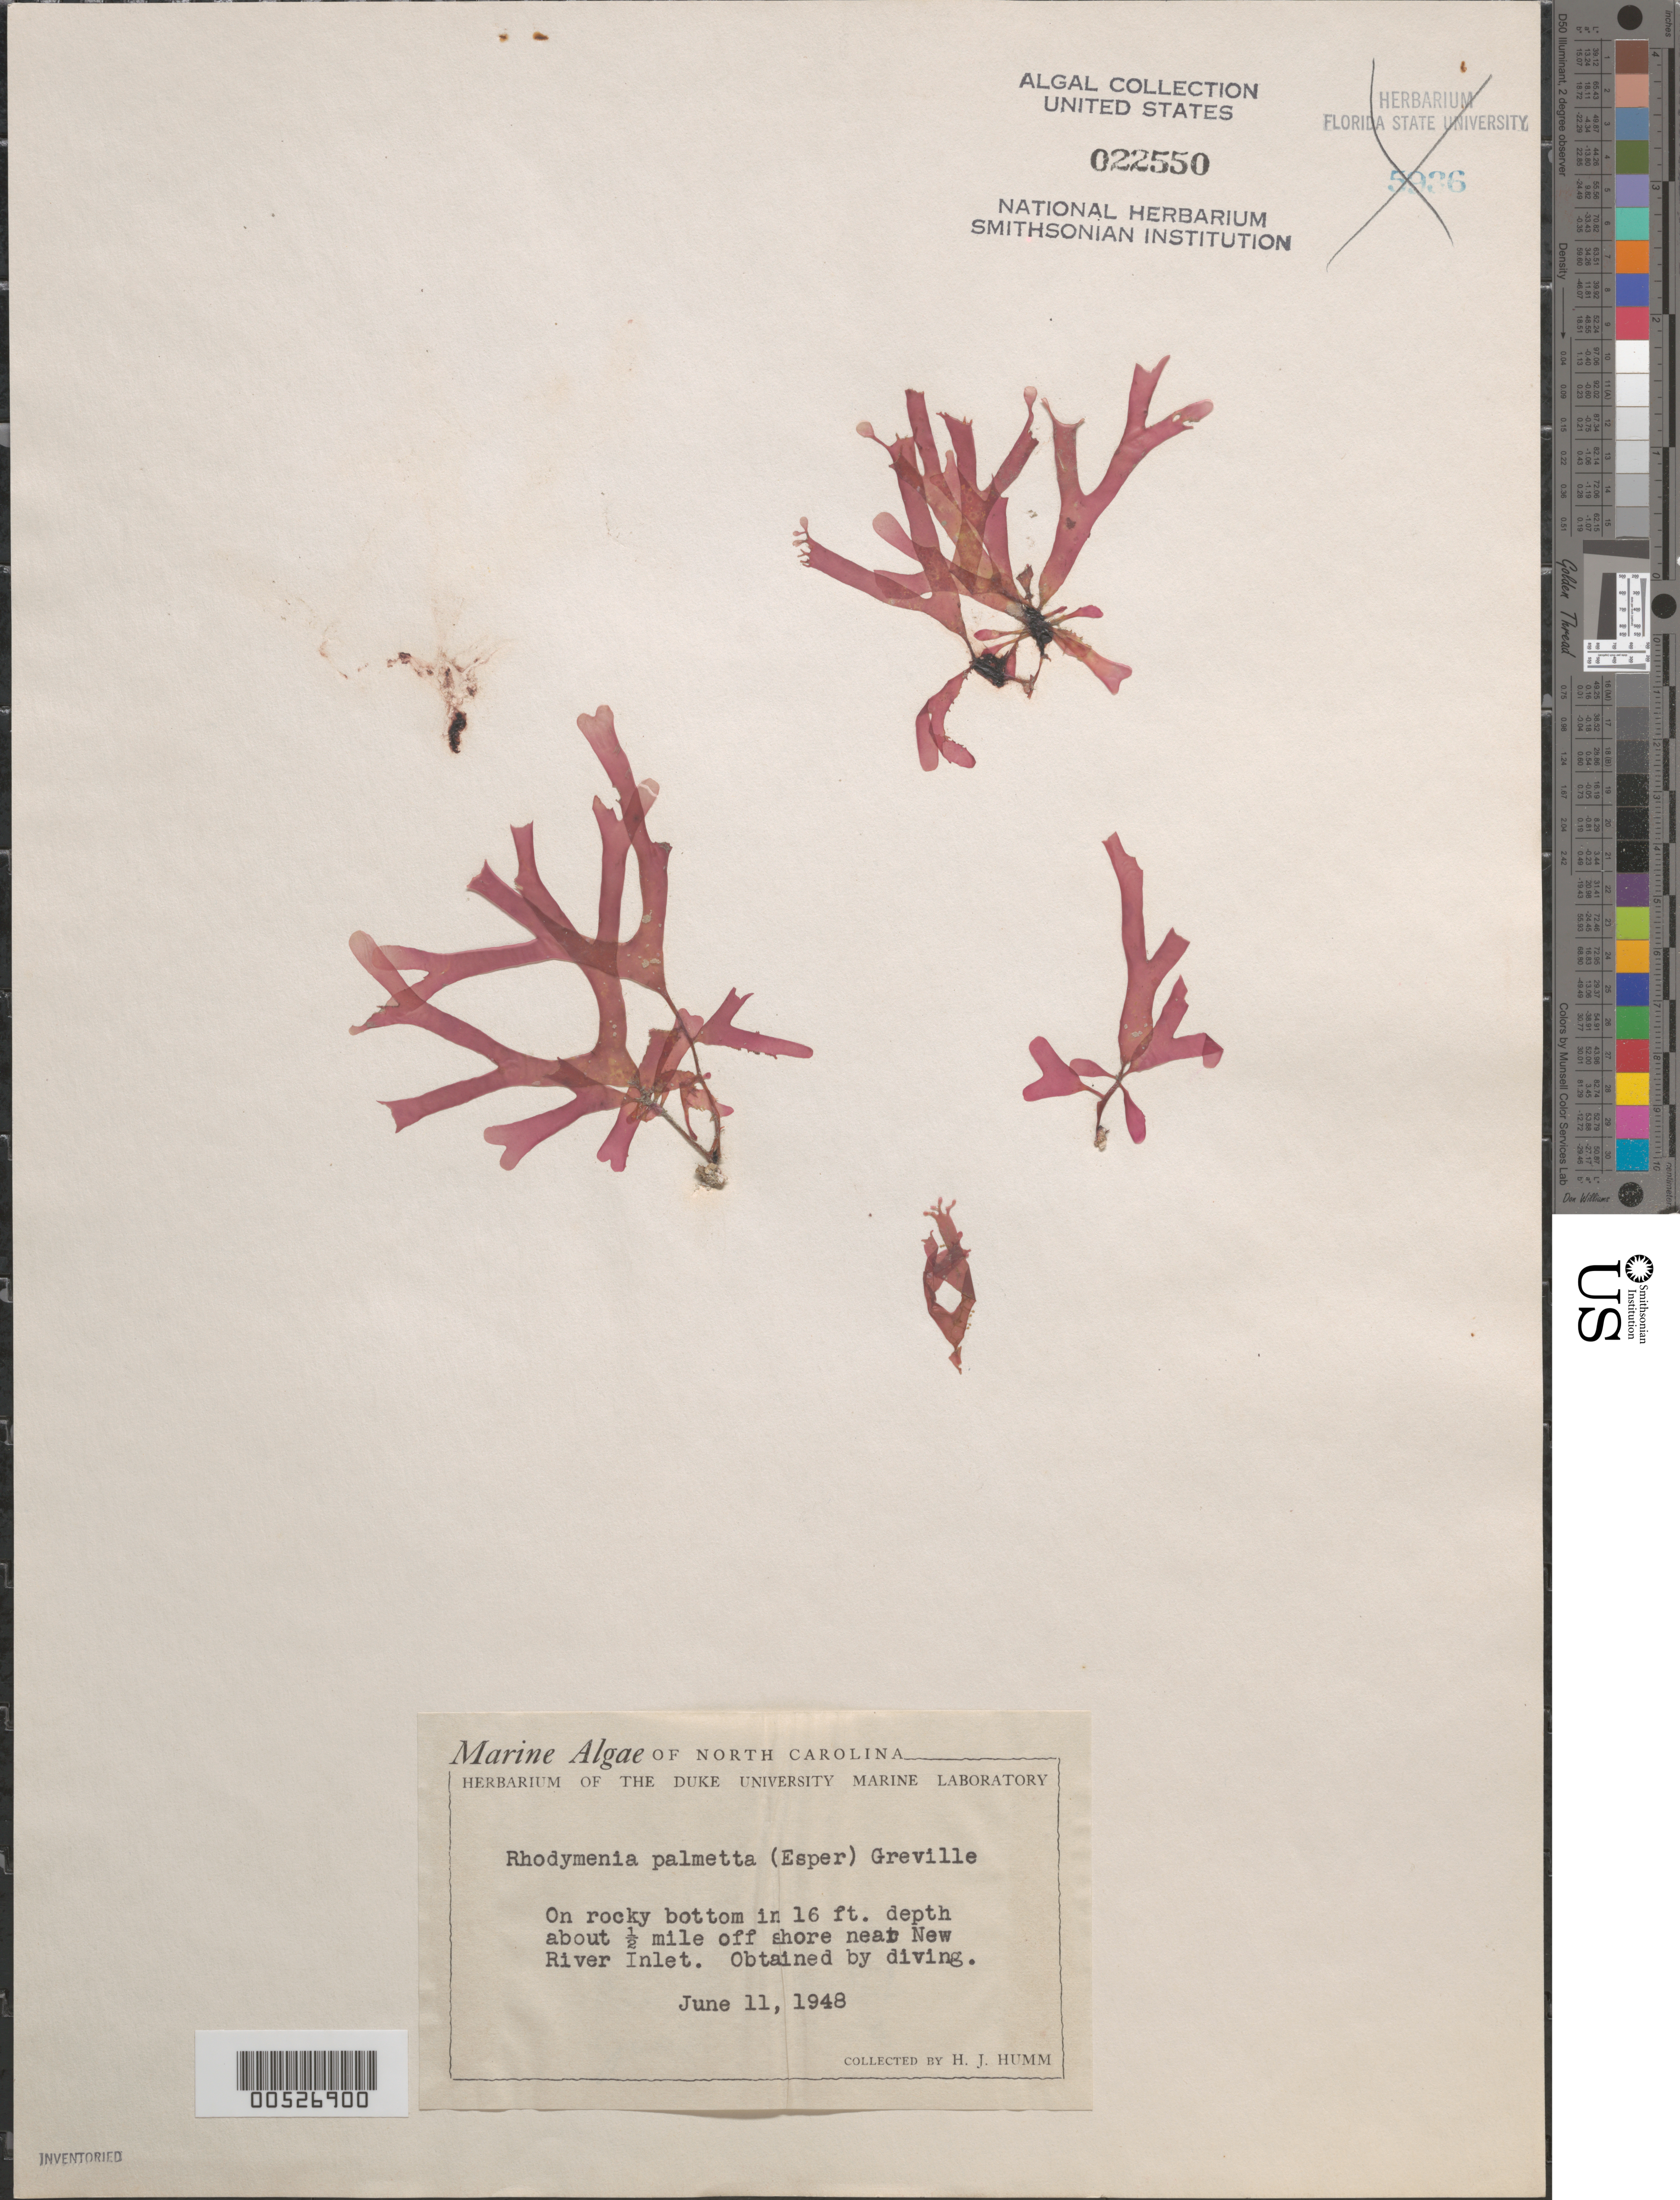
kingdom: Plantae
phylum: Rhodophyta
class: Florideophyceae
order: Rhodymeniales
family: Rhodymeniaceae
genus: Rhodymenia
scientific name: Rhodymenia pseudopalmata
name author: (J.V.Lamouroux) P.C. Silva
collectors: H. J. Humm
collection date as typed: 11 Jun 1948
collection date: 1948-06-11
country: United States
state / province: North Carolina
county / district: Onslow County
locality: Ca. 0.5 mile off shore near New River Inlet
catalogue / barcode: US 22550